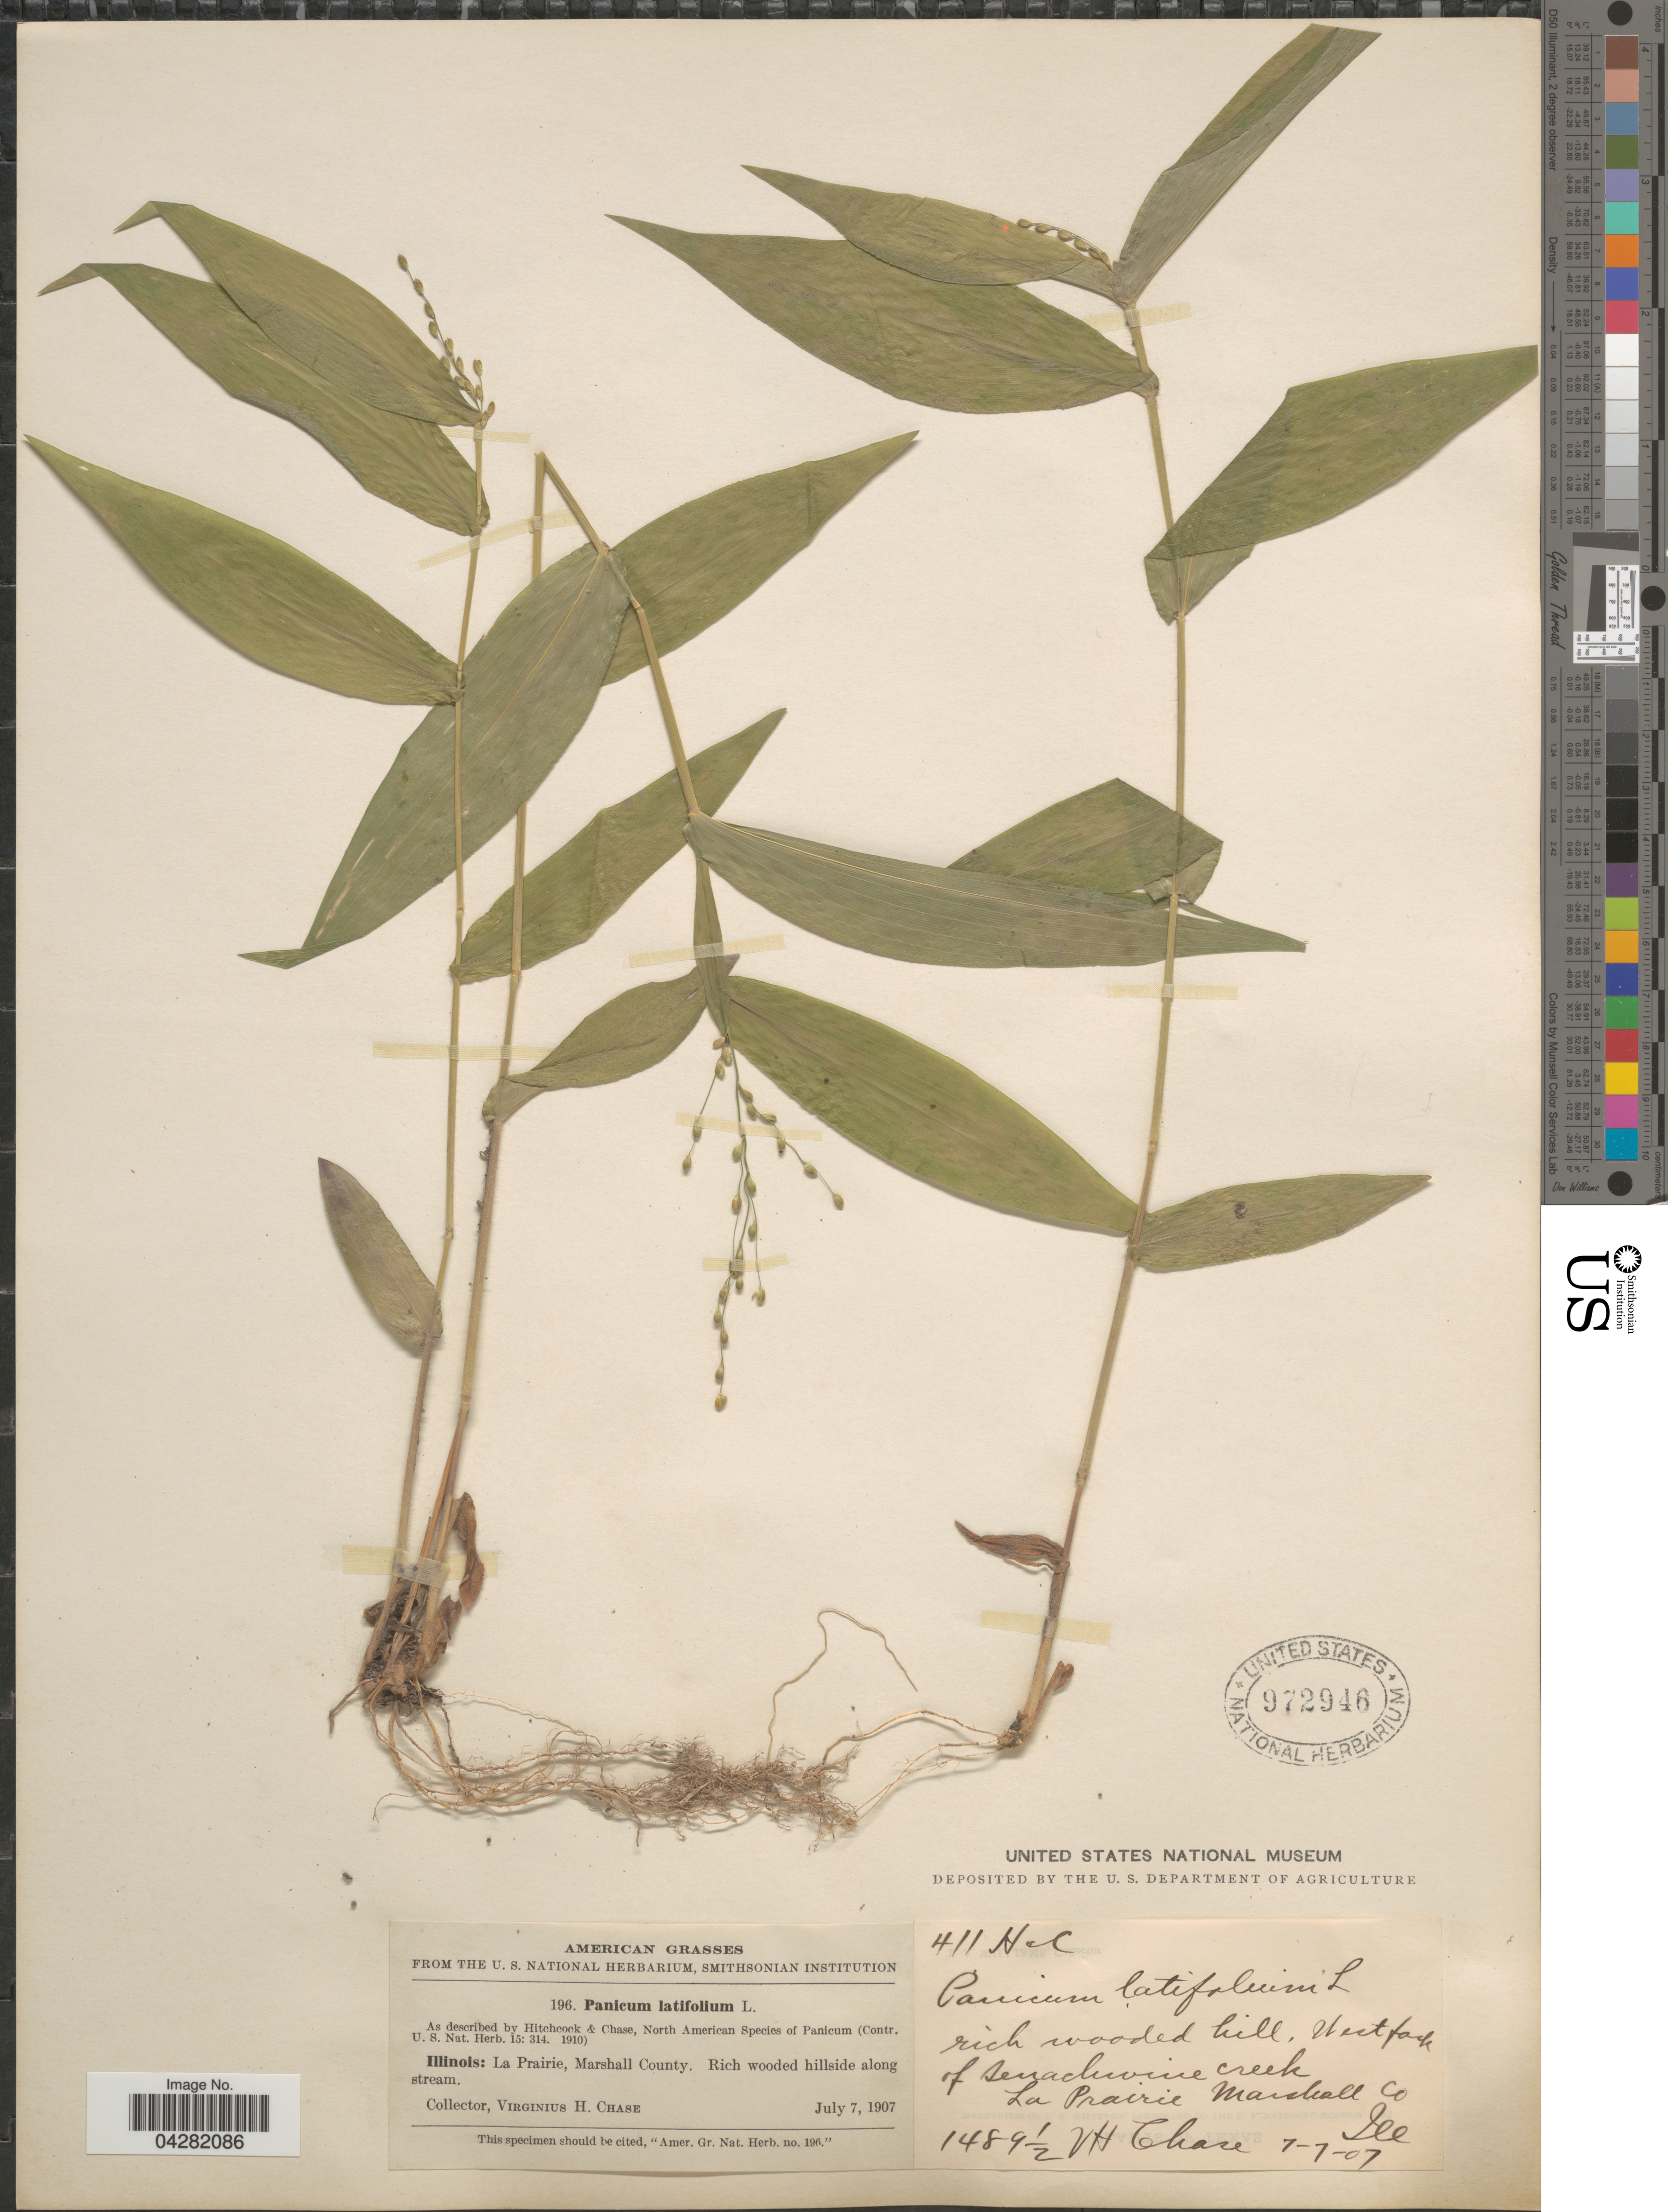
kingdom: Plantae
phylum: Tracheophyta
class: Liliopsida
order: Poales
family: Poaceae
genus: Dichanthelium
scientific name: Dichanthelium latifolium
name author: (L.) Harvill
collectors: V. H. Chase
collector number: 196/1489½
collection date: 1907-07-07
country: United States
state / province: Illinois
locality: La Prairie, Marshall County. West fork of Senachwine creek.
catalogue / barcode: US 972946